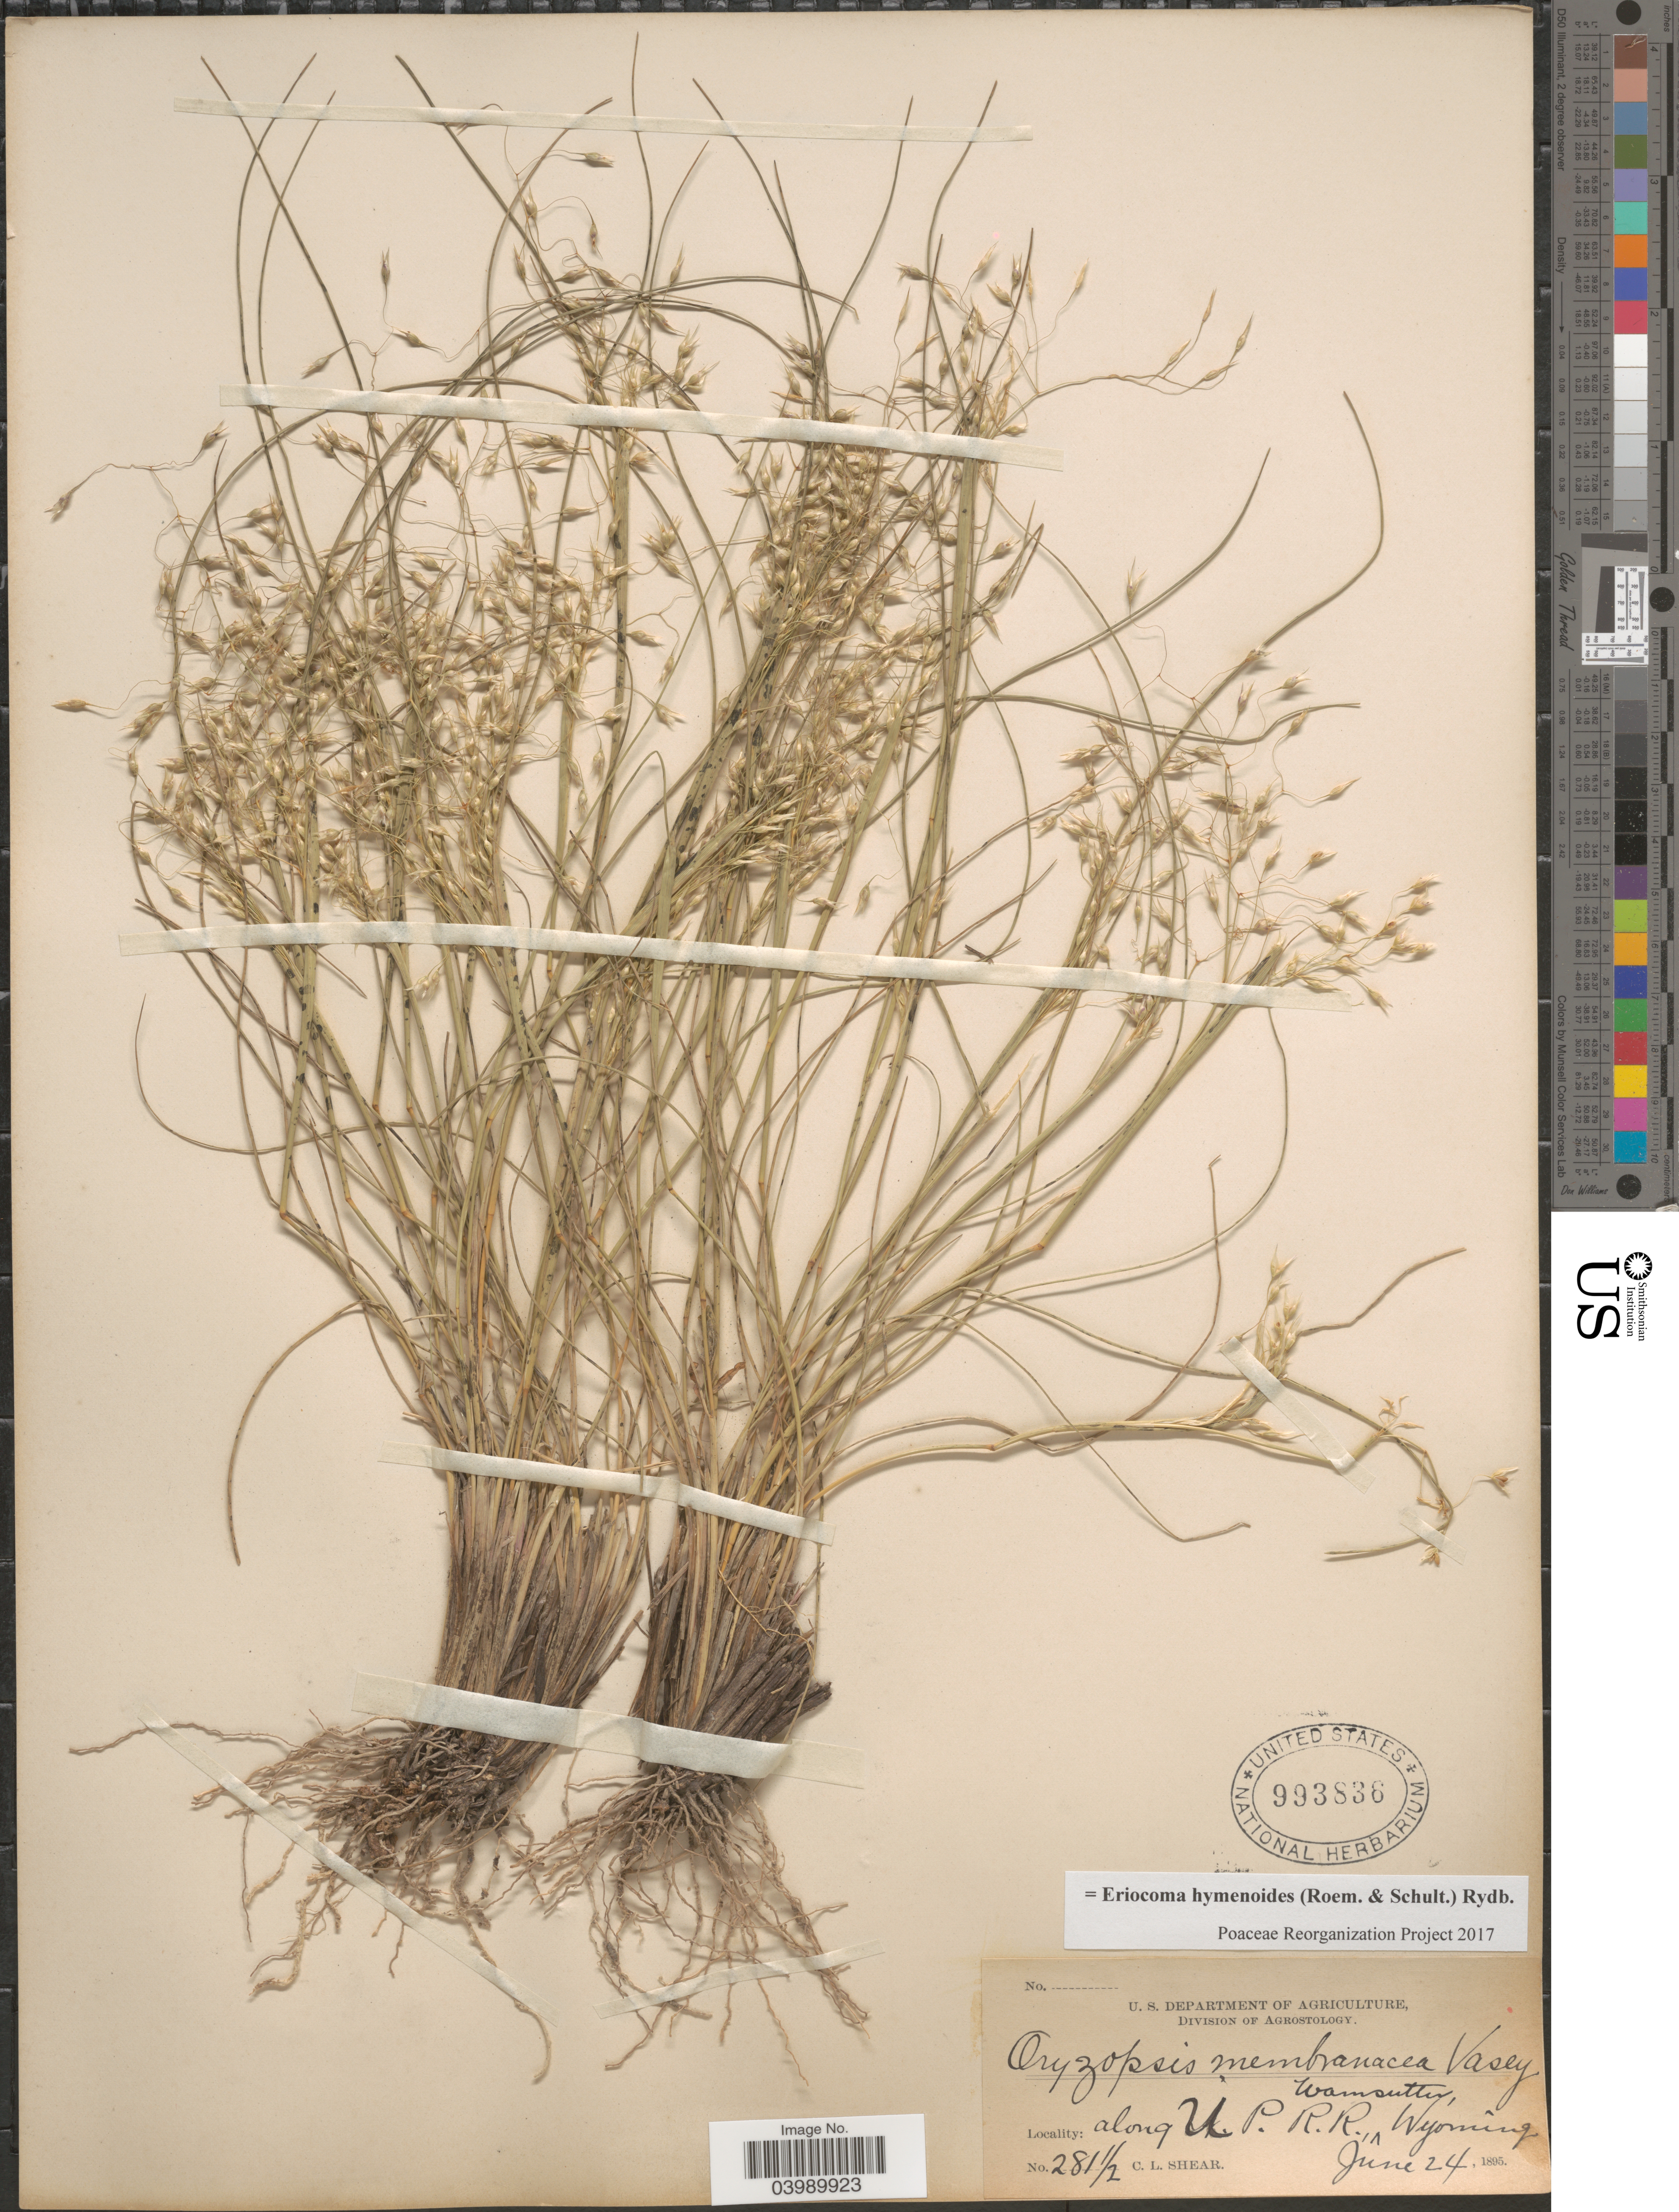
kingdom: Plantae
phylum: Tracheophyta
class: Liliopsida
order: Poales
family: Poaceae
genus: Eriocoma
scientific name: Eriocoma hymenoides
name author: (Roem. & Schult.) Rydb.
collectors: C. L. Shear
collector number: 281½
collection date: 1895-06-24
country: United States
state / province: Wyoming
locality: Along U.P.R.R., Wamsutter.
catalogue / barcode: US 993836